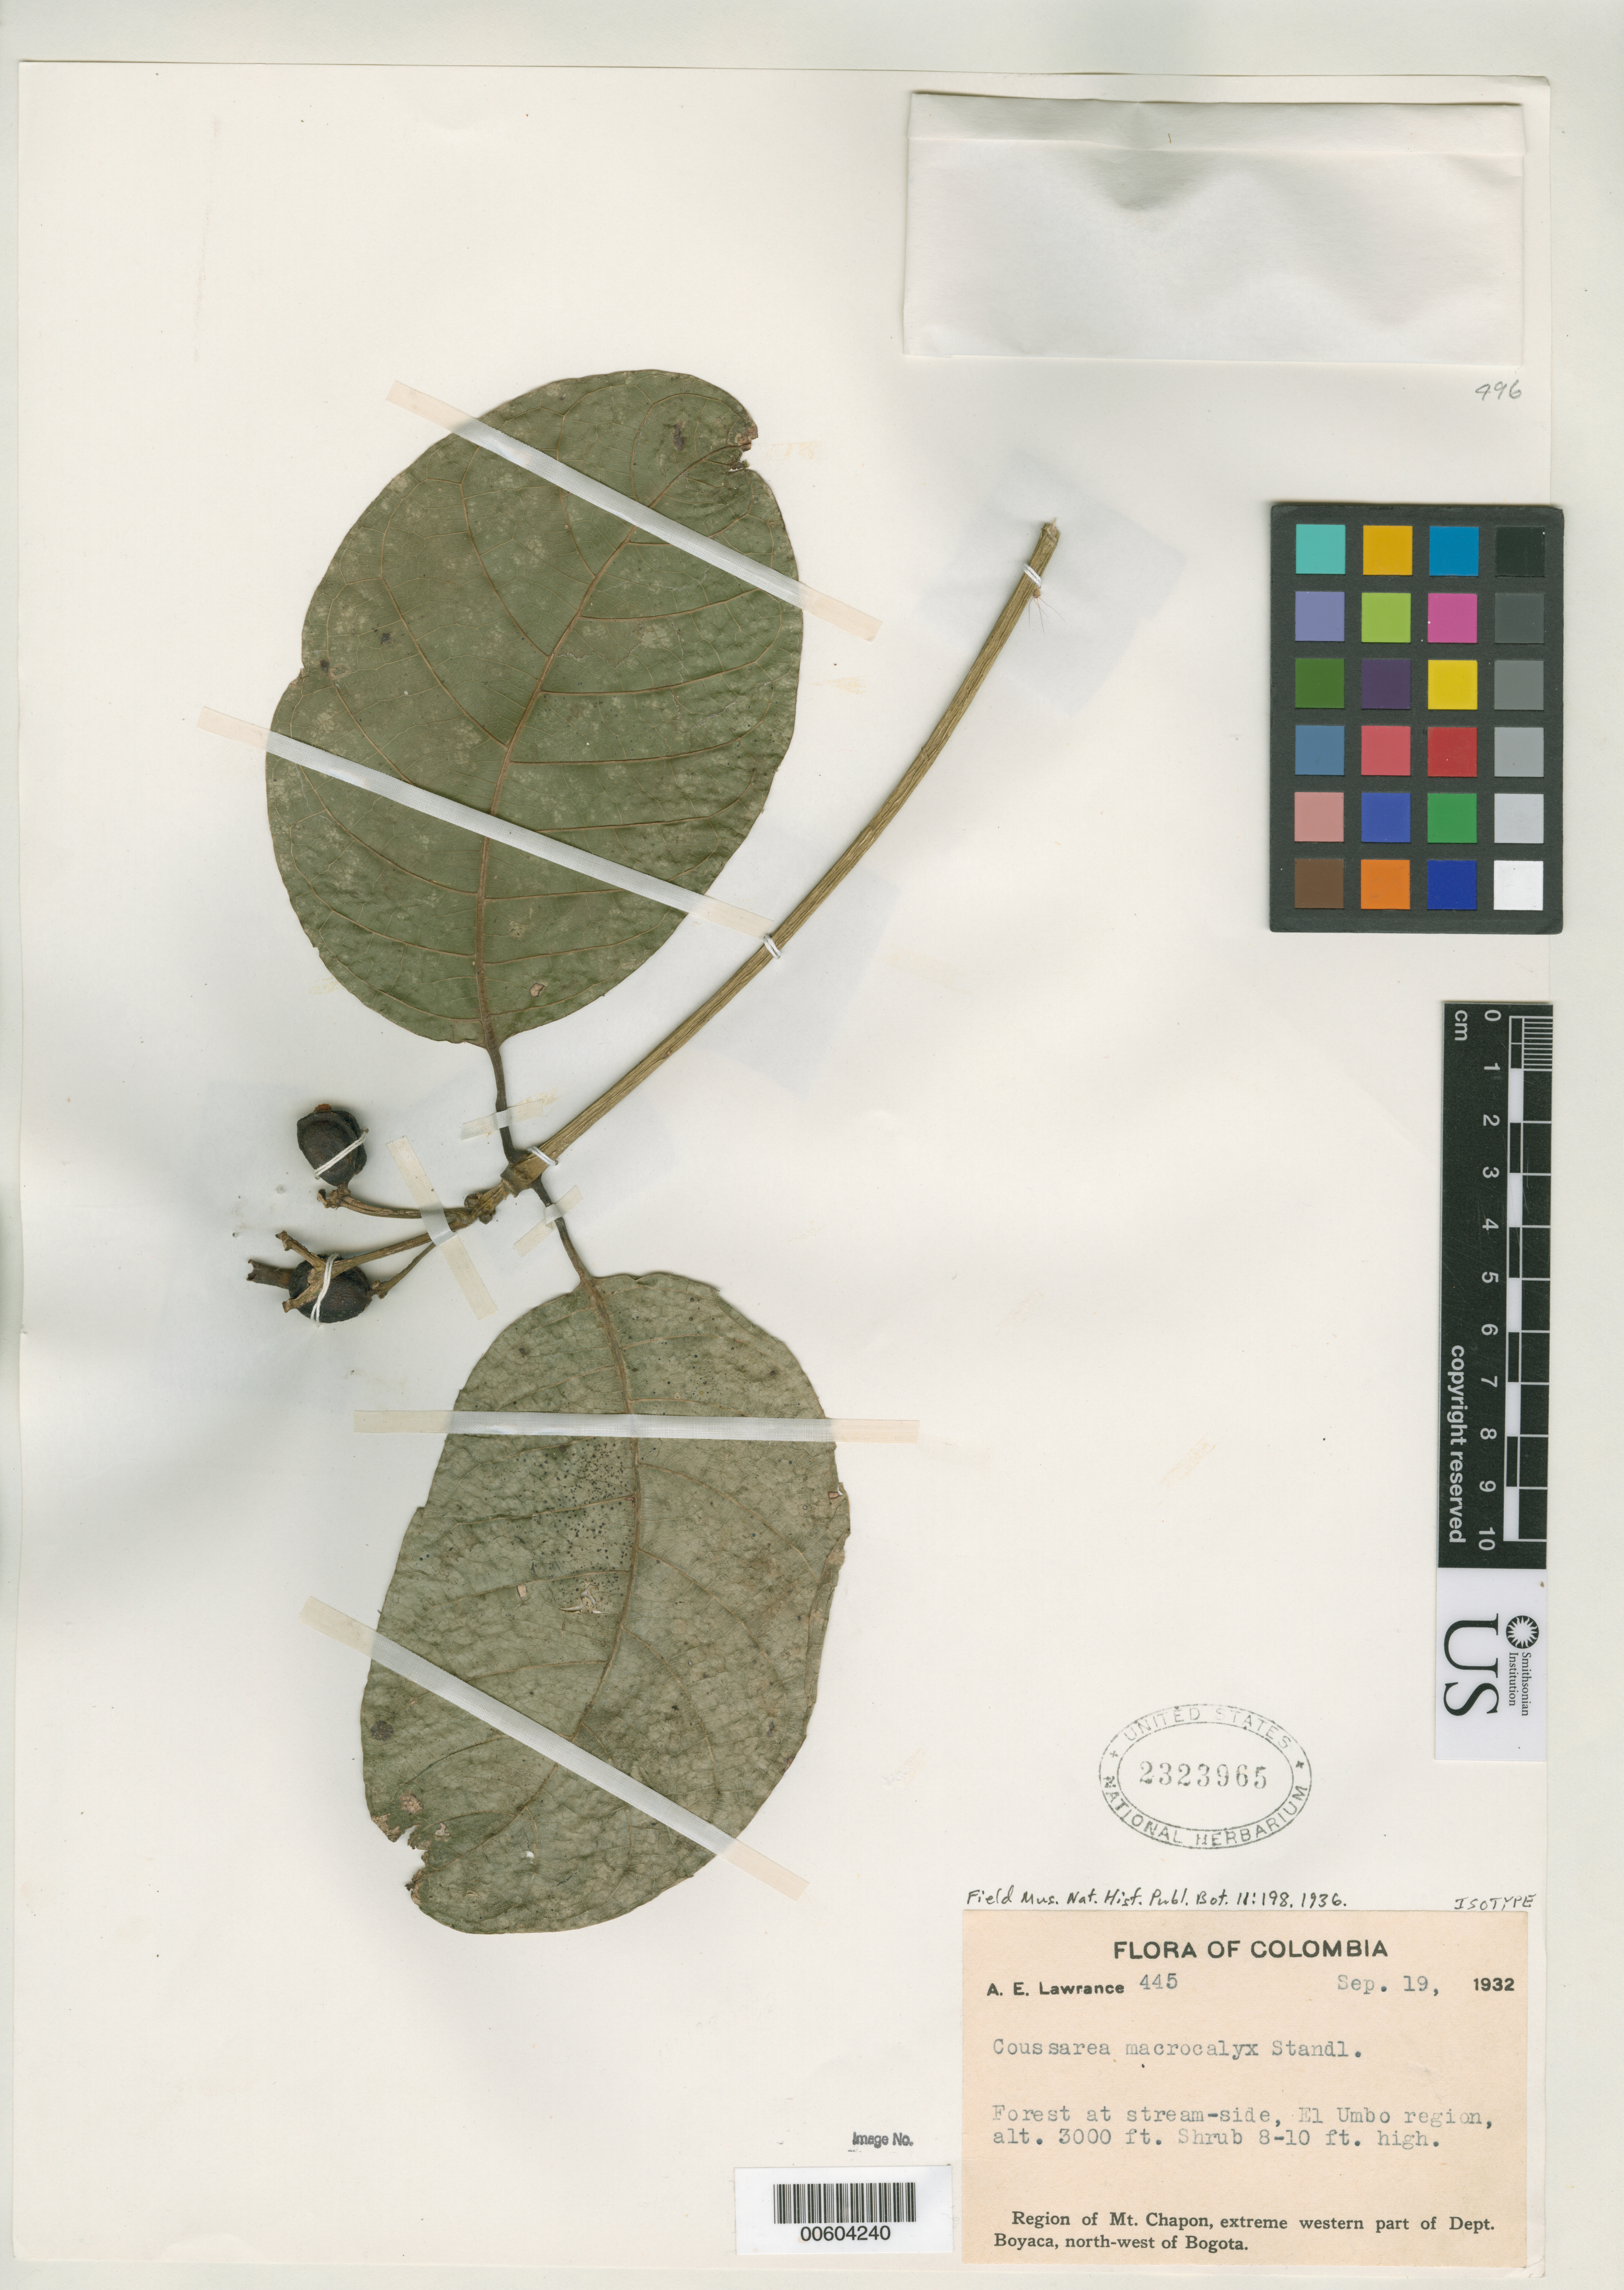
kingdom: Plantae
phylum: Tracheophyta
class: Magnoliopsida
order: Gentianales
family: Rubiaceae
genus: Coussarea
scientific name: Coussarea macrocalyx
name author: Standl.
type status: Isotype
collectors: A. Lawrance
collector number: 445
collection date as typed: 19 Sep 1932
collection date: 1932-09-19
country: Colombia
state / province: Boyacá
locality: Region of Mt. Chapon, extreme western part of Dept. Boyaca, NW of Bogota.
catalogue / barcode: US 2323965